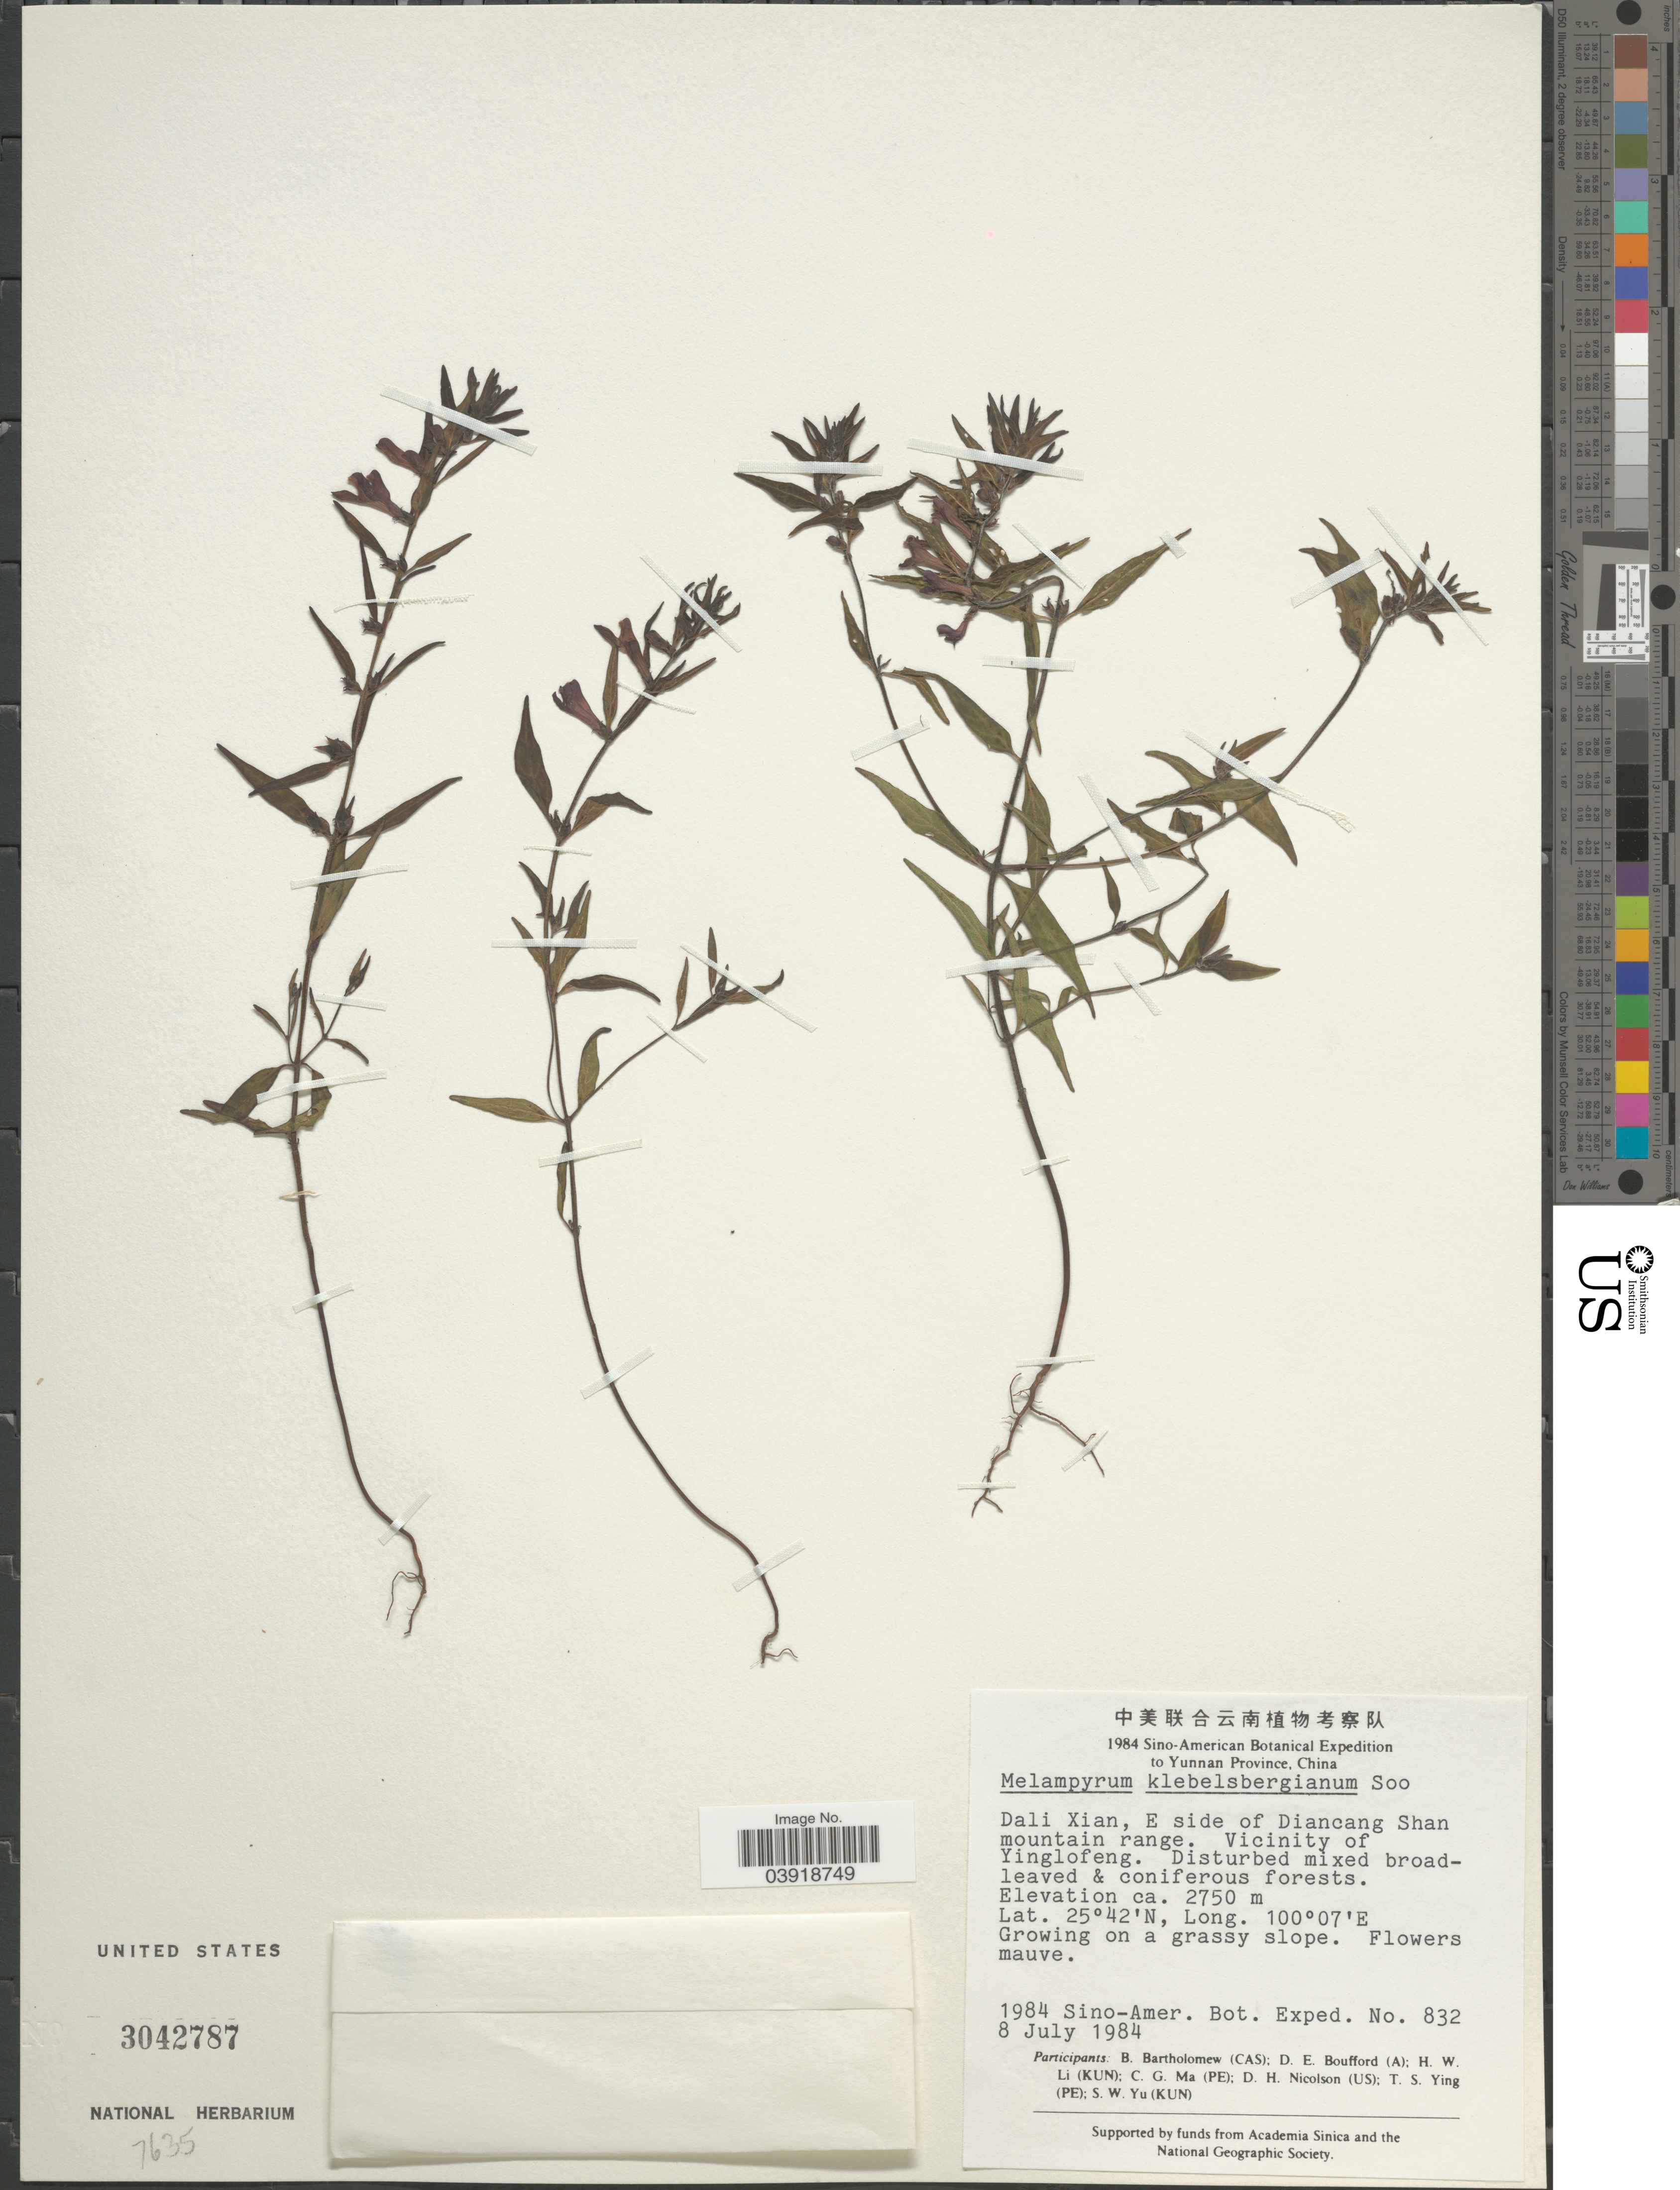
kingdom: Plantae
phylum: Tracheophyta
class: Magnoliopsida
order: Lamiales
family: Orobanchaceae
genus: Melampyrum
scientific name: Melampyrum klebelsbergianum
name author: Soó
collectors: Sino-Amer. Bot. Exped. 1984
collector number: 832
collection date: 1984-07-08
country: China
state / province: Yunnan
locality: Dali Xian, E side of Diancang Shan mountain range. Vicinity of Yinglofeng.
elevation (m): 2750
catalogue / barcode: US 3042787